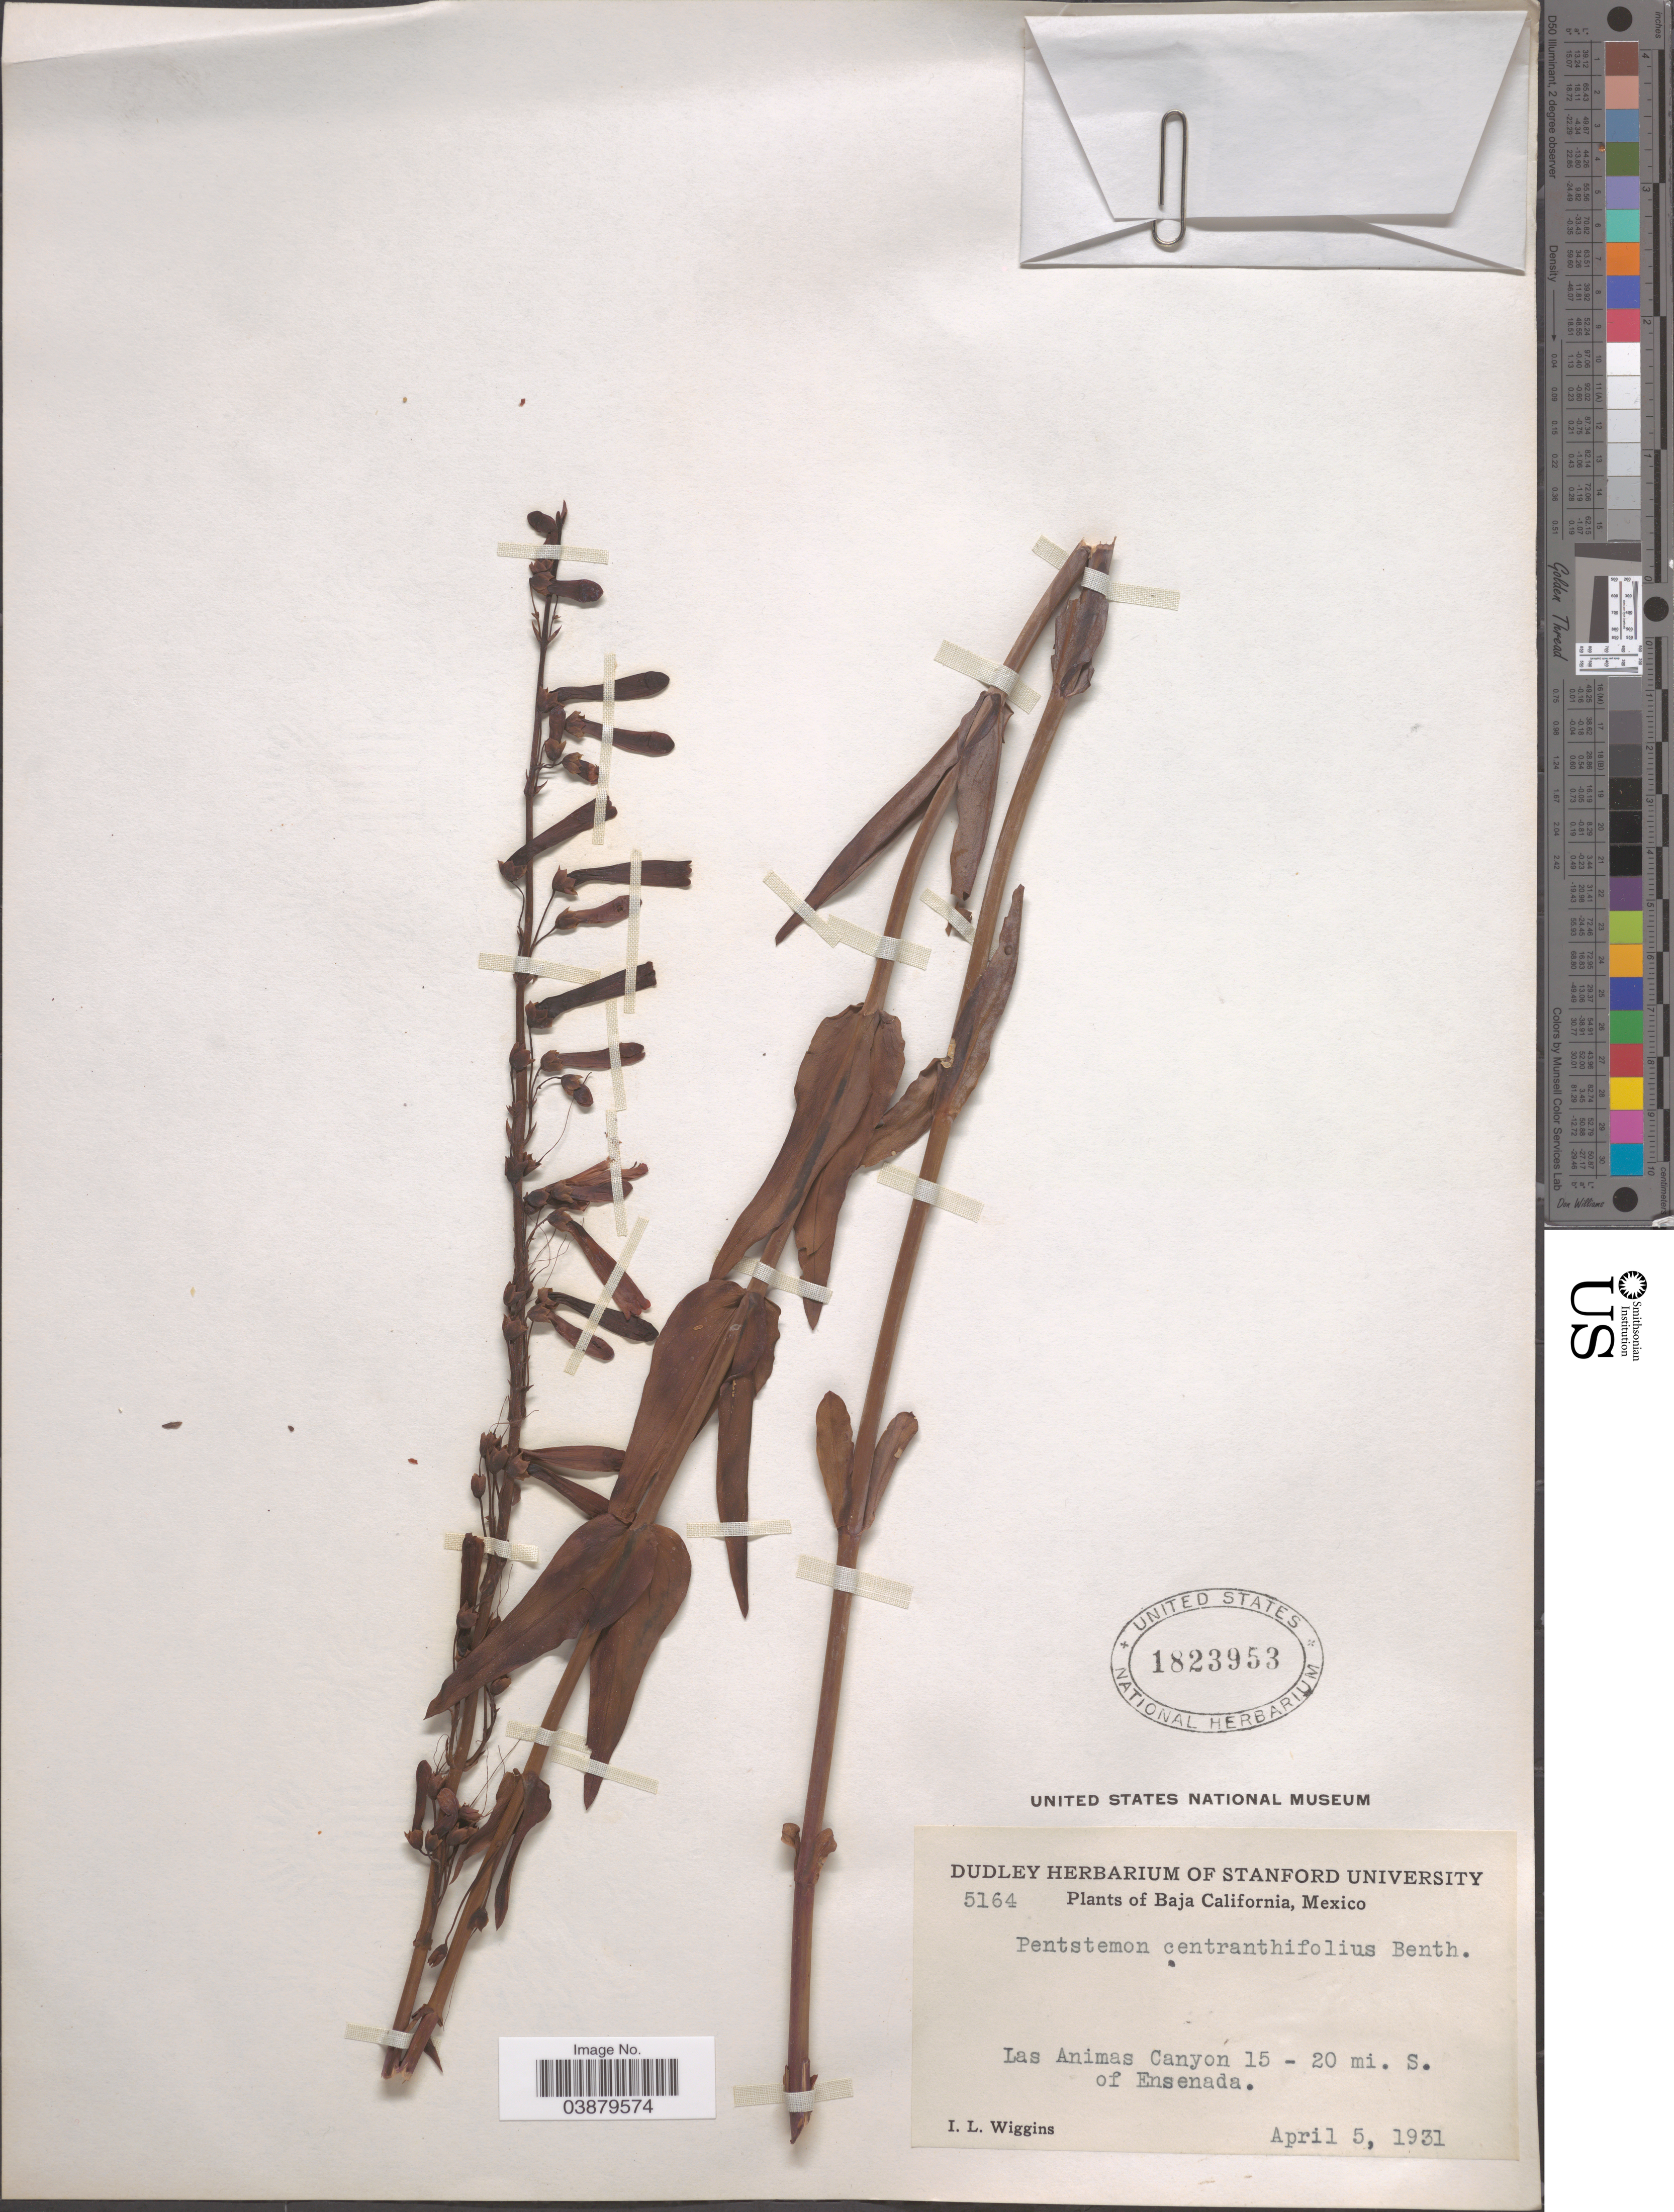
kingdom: Plantae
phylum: Tracheophyta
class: Magnoliopsida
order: Lamiales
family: Plantaginaceae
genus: Penstemon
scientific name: Penstemon centranthifolius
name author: Benth.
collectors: I. L. Wiggins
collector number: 5164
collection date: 1931-04-05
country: Mexico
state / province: Baja California Norte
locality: Las Animas Canyon 15-20 mi. S. of Ensenada.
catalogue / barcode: US 1823953